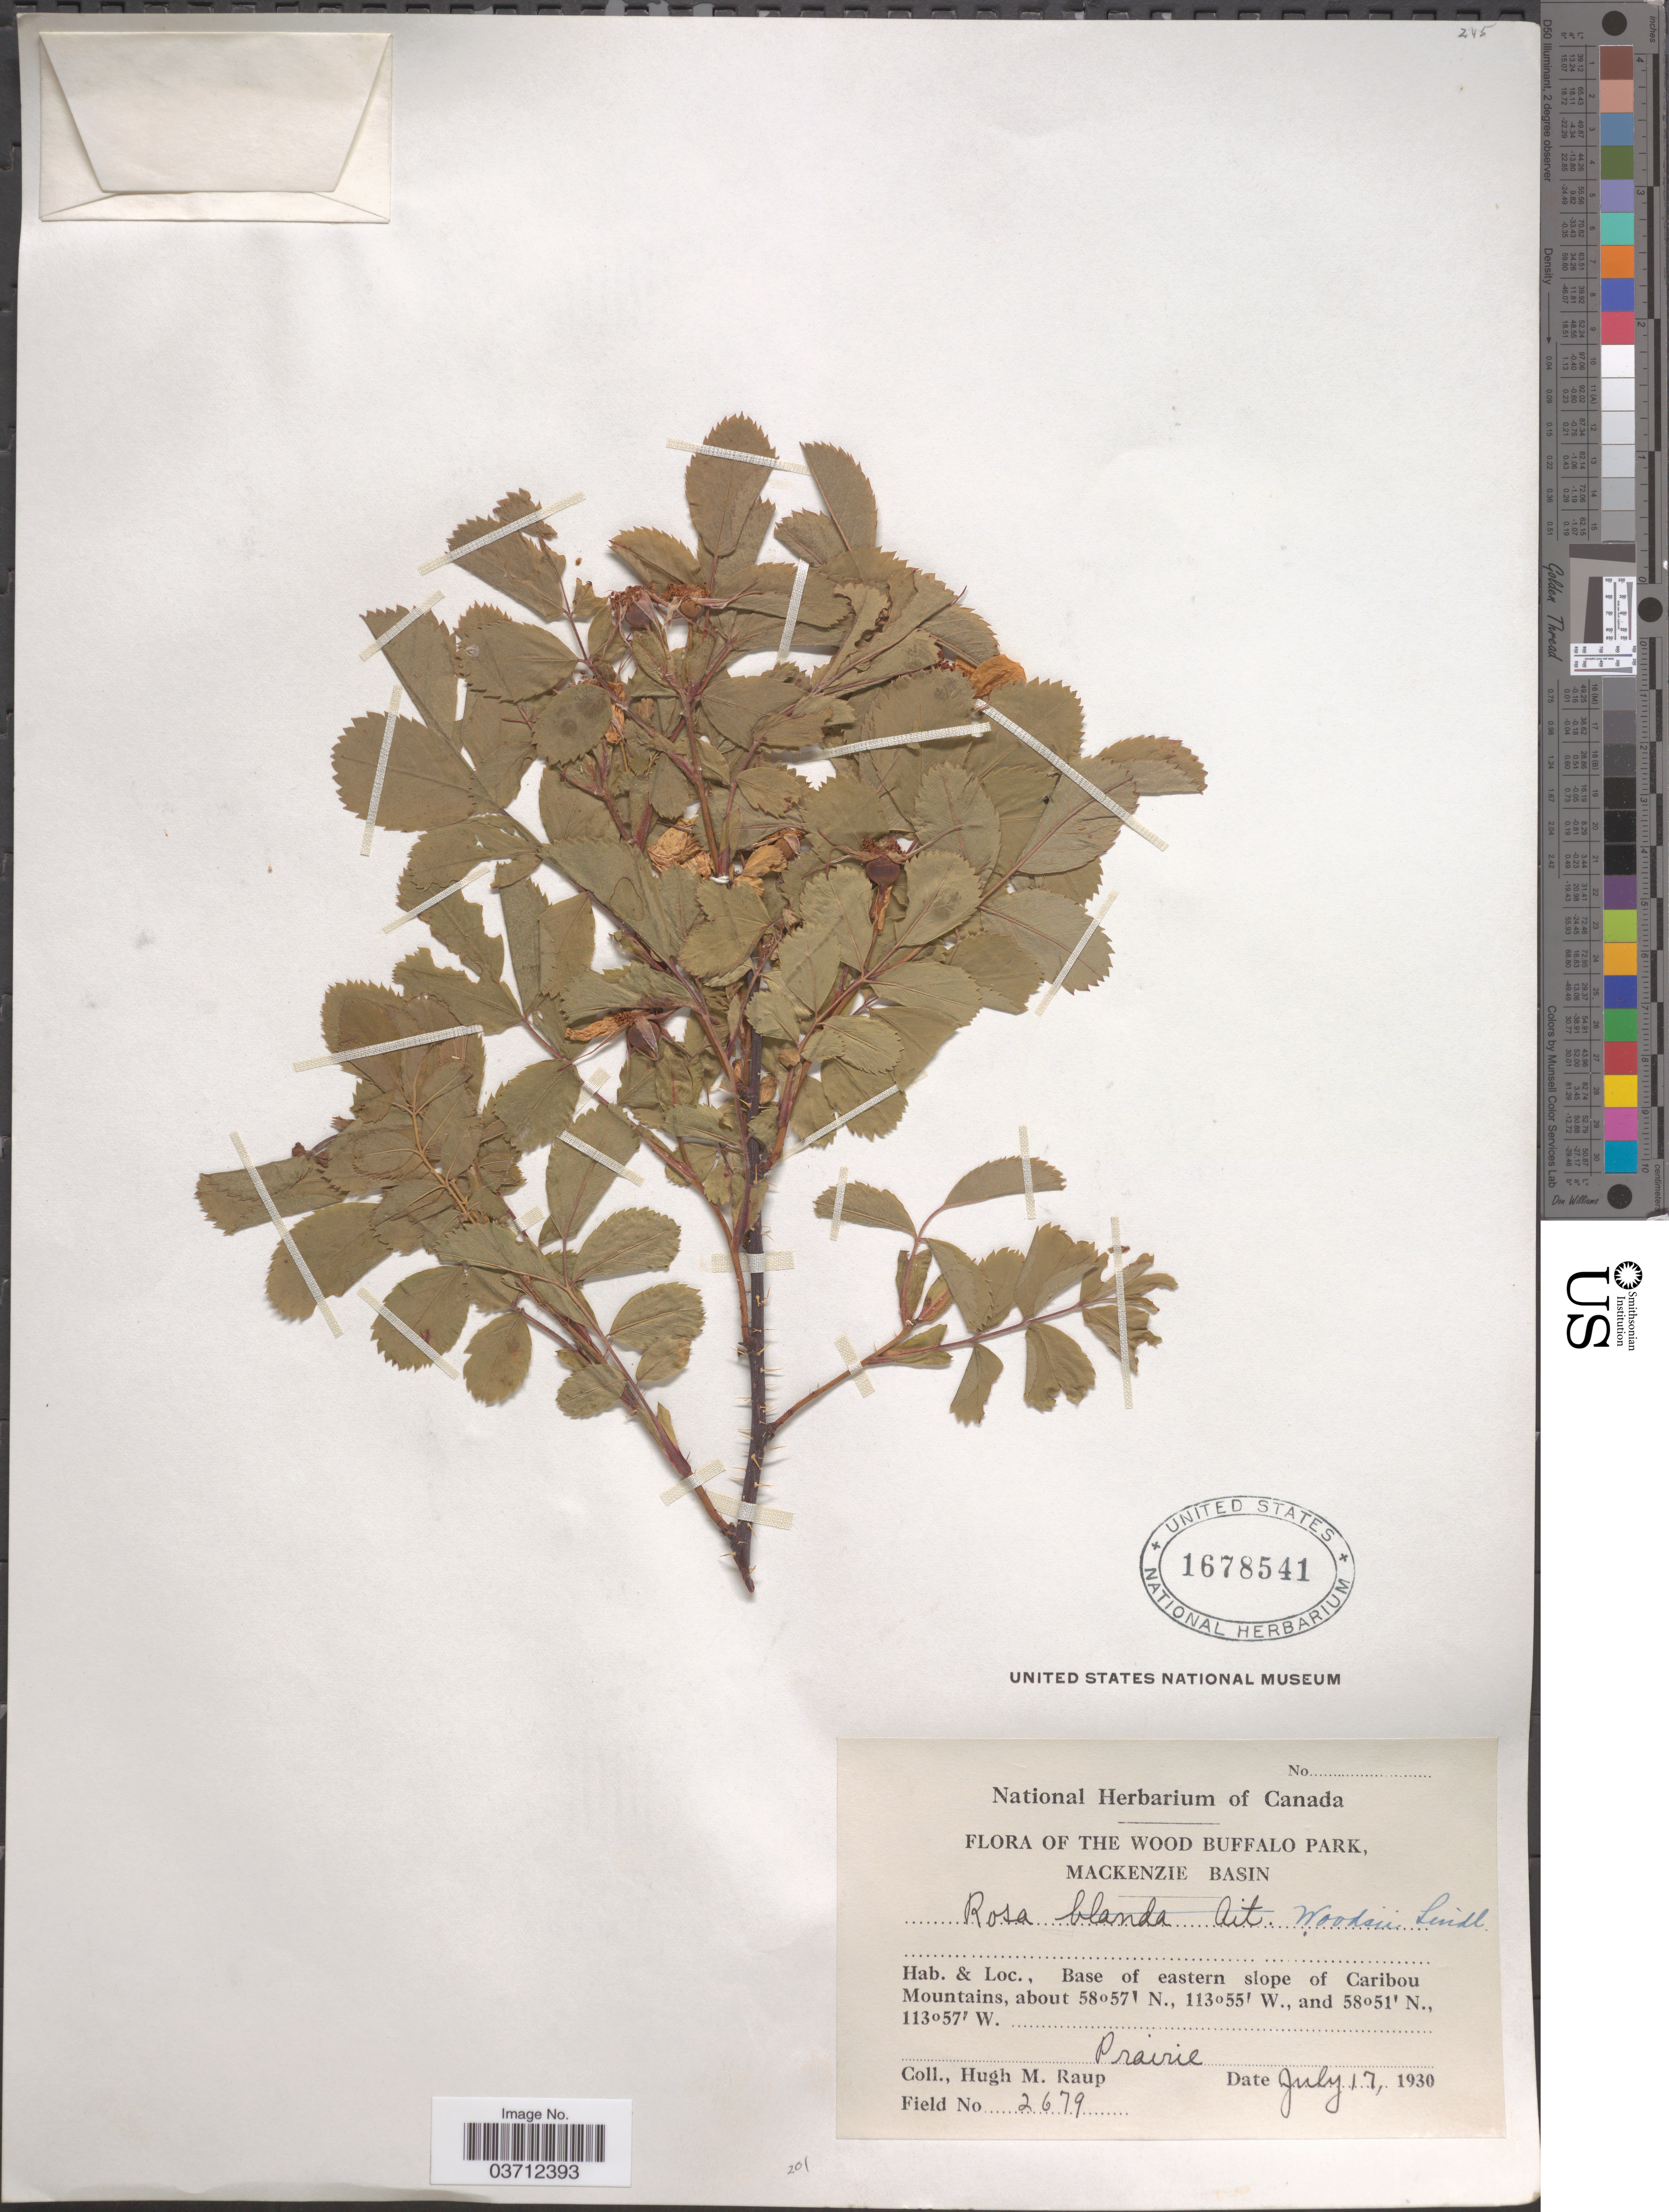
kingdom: Plantae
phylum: Tracheophyta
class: Magnoliopsida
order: Rosales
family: Rosaceae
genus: Rosa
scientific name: Rosa woodsii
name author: Lindl.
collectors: H. Raup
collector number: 2679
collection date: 1930-07-17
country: Canada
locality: Wood Buffalo Park, Mackenzie Basin. Base of eastern slope of Caribou Mountains.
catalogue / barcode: US 1678541